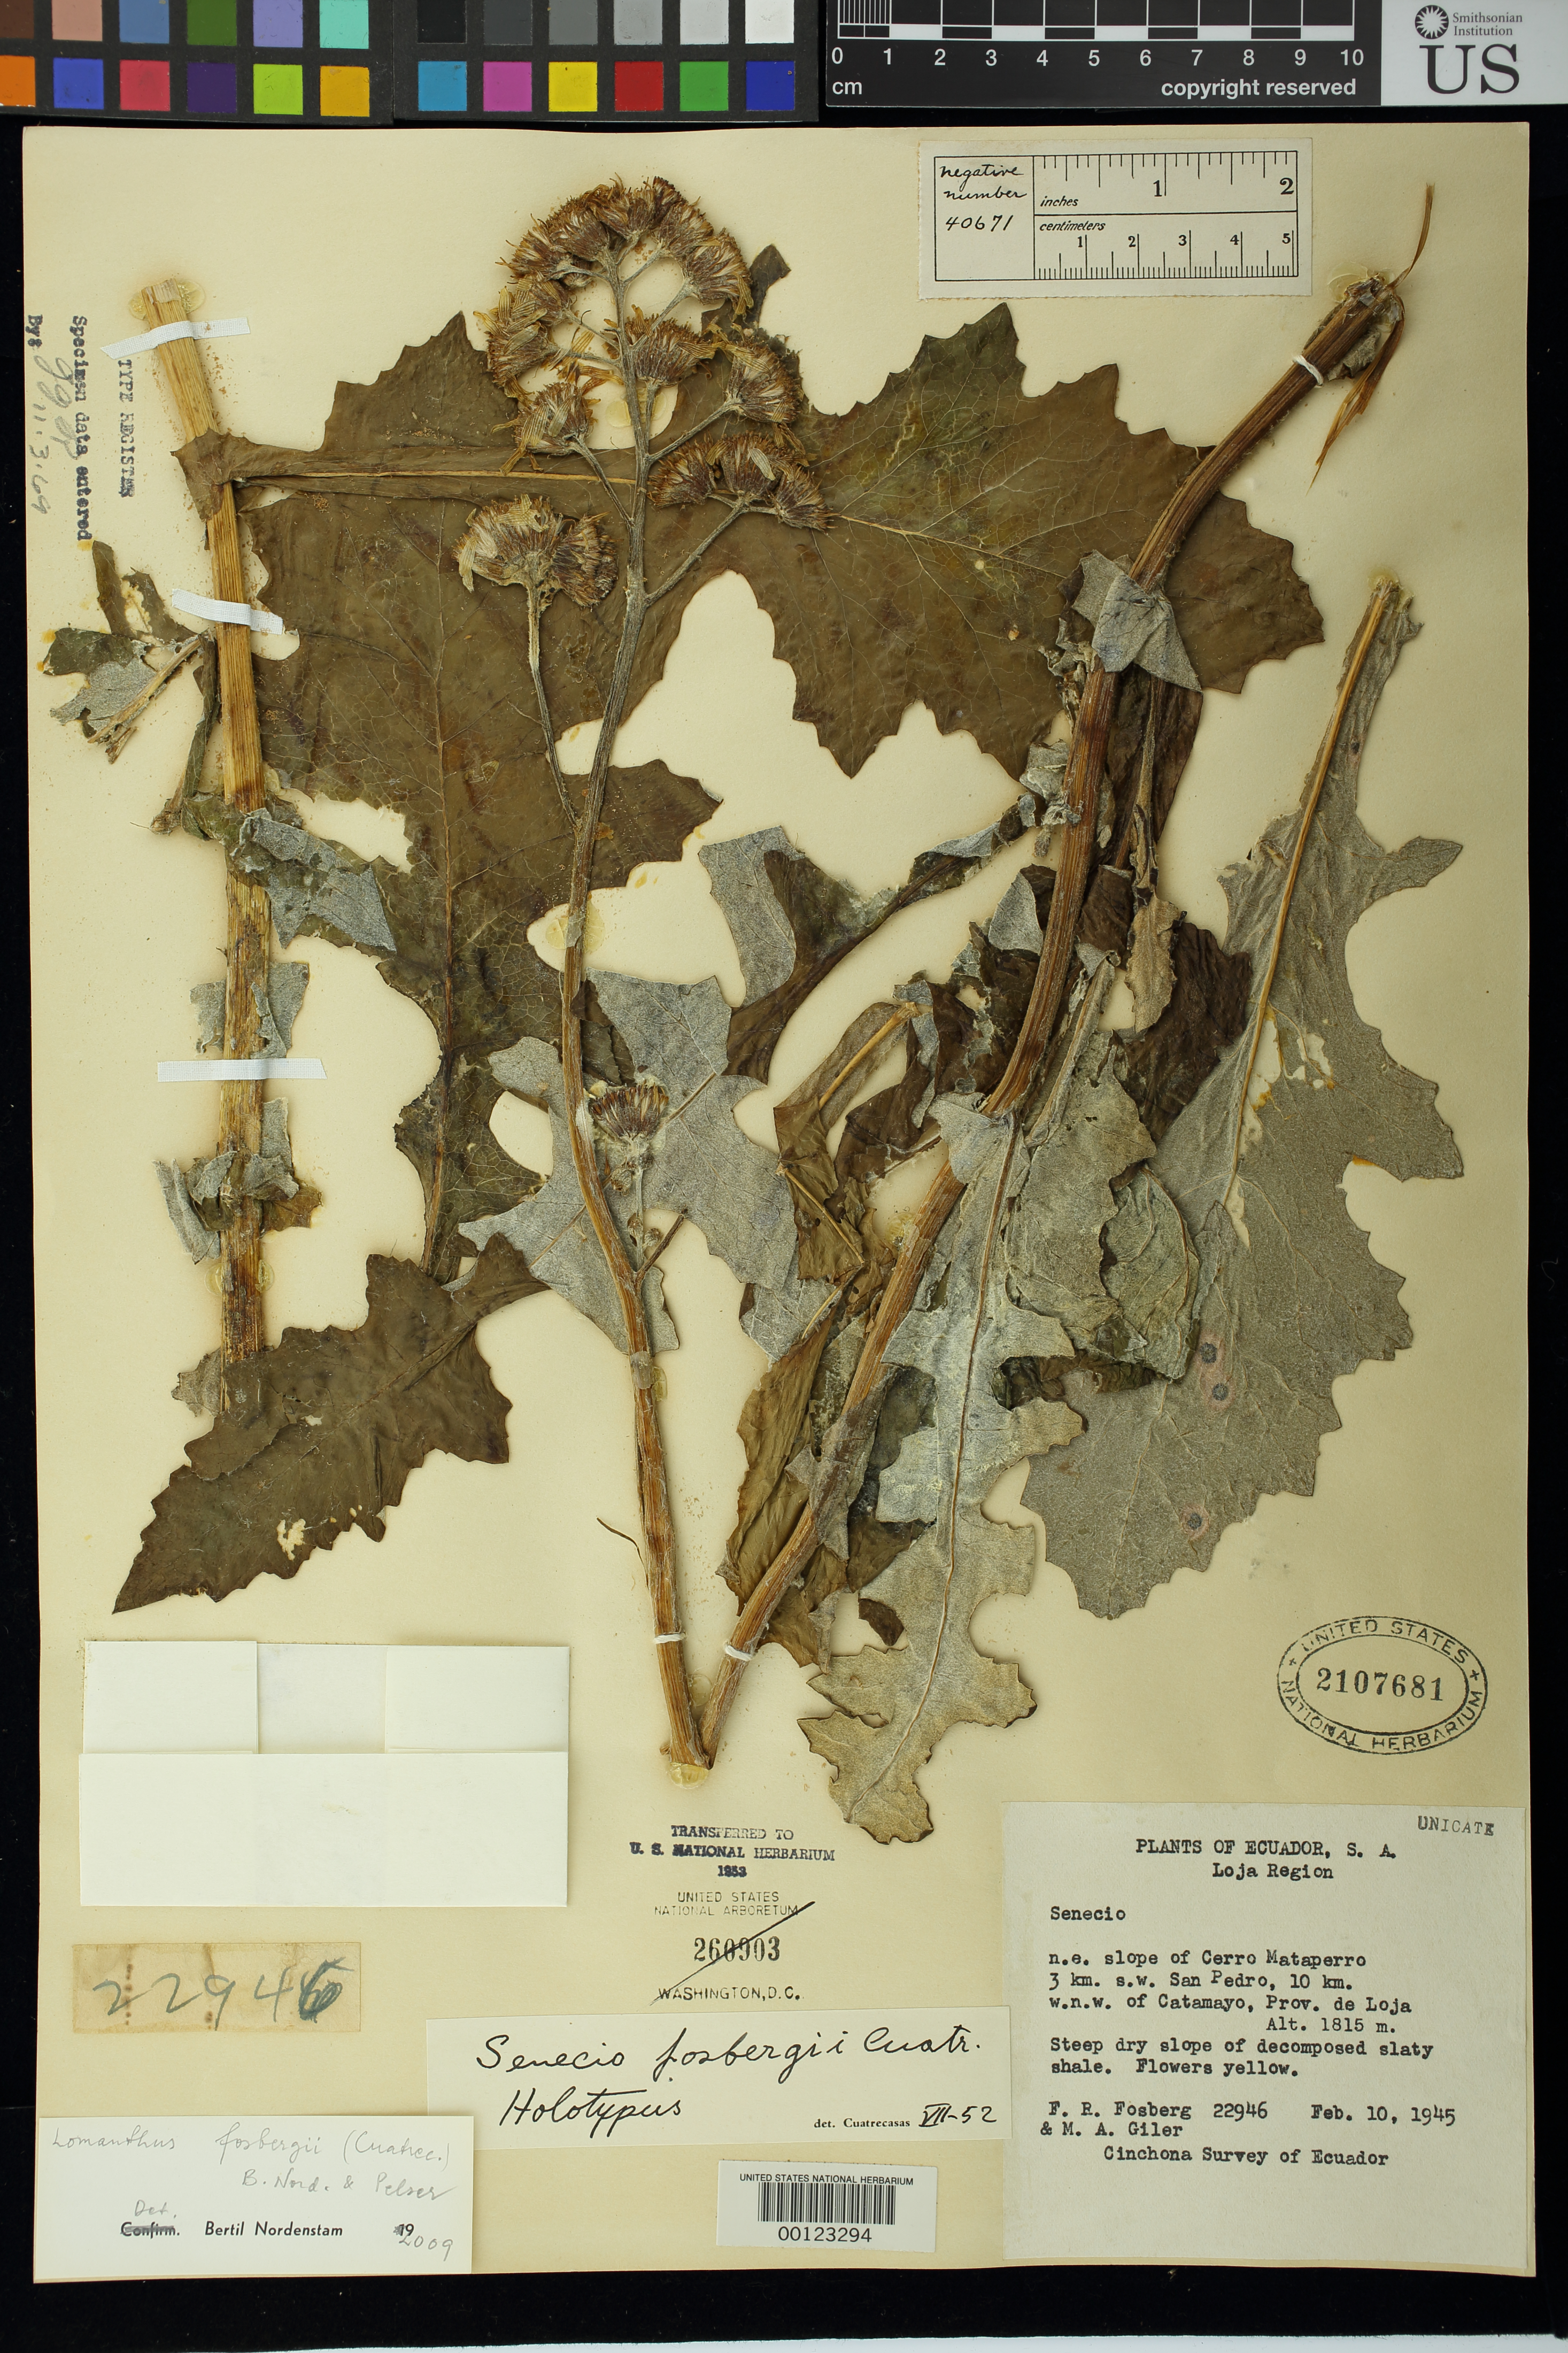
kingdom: Plantae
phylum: Tracheophyta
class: Magnoliopsida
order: Asterales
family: Asteraceae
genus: Senecio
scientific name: Senecio fosbergii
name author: Cuatrec.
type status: Holotype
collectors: F. R. Fosberg & M. Giler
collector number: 22946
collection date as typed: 10 Feb 1945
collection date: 1945-02-10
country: Ecuador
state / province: Loja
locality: NEslope of Cerro Mataperro, 3 km SW of San Pedro, 10 km WNW of Catamayo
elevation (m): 1815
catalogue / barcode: US 2107681